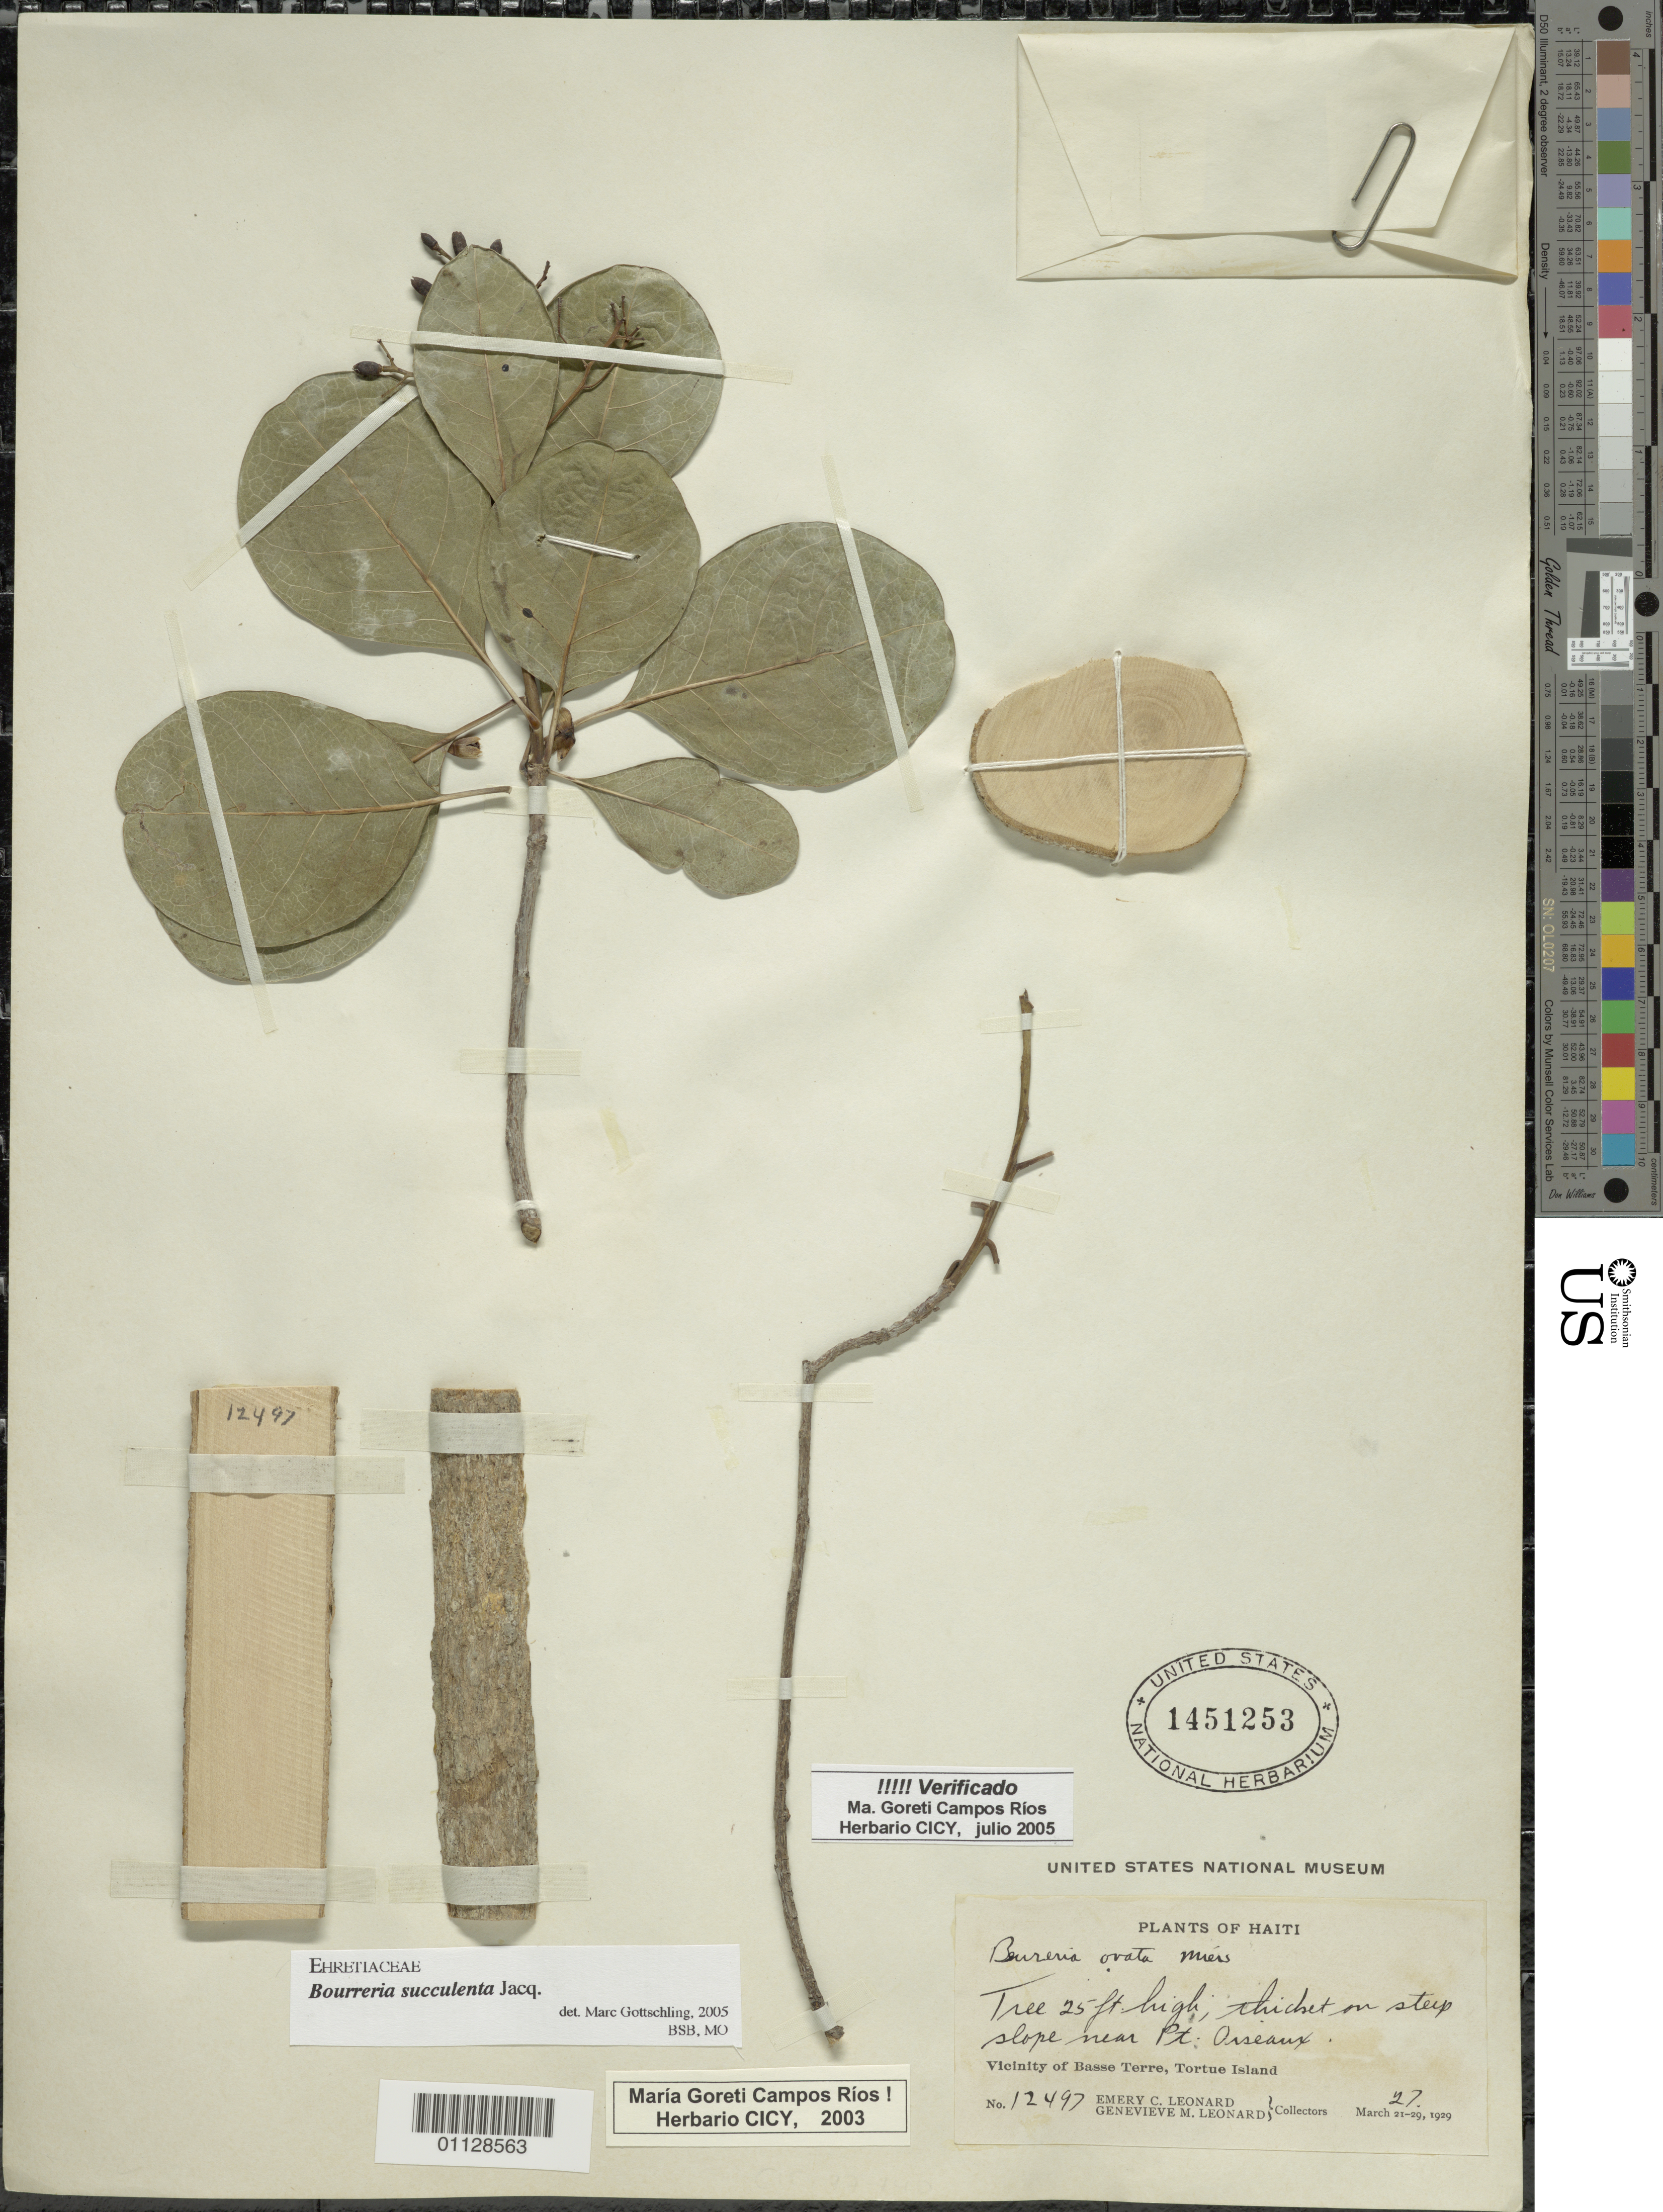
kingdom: Plantae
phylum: Tracheophyta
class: Magnoliopsida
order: Boraginales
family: Ehretiaceae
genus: Bourreria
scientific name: Bourreria succulenta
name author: Jacq.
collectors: E. C. Leonard & G. M. Leonard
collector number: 12497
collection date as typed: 27 Mar 1929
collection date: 1929-03-27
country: Haiti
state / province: Nord-Óuest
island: Île de la Tortue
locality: Vicinity of Basse Terre: thicket on steep slope near Pt. Oiseaux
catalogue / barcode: US 1451253